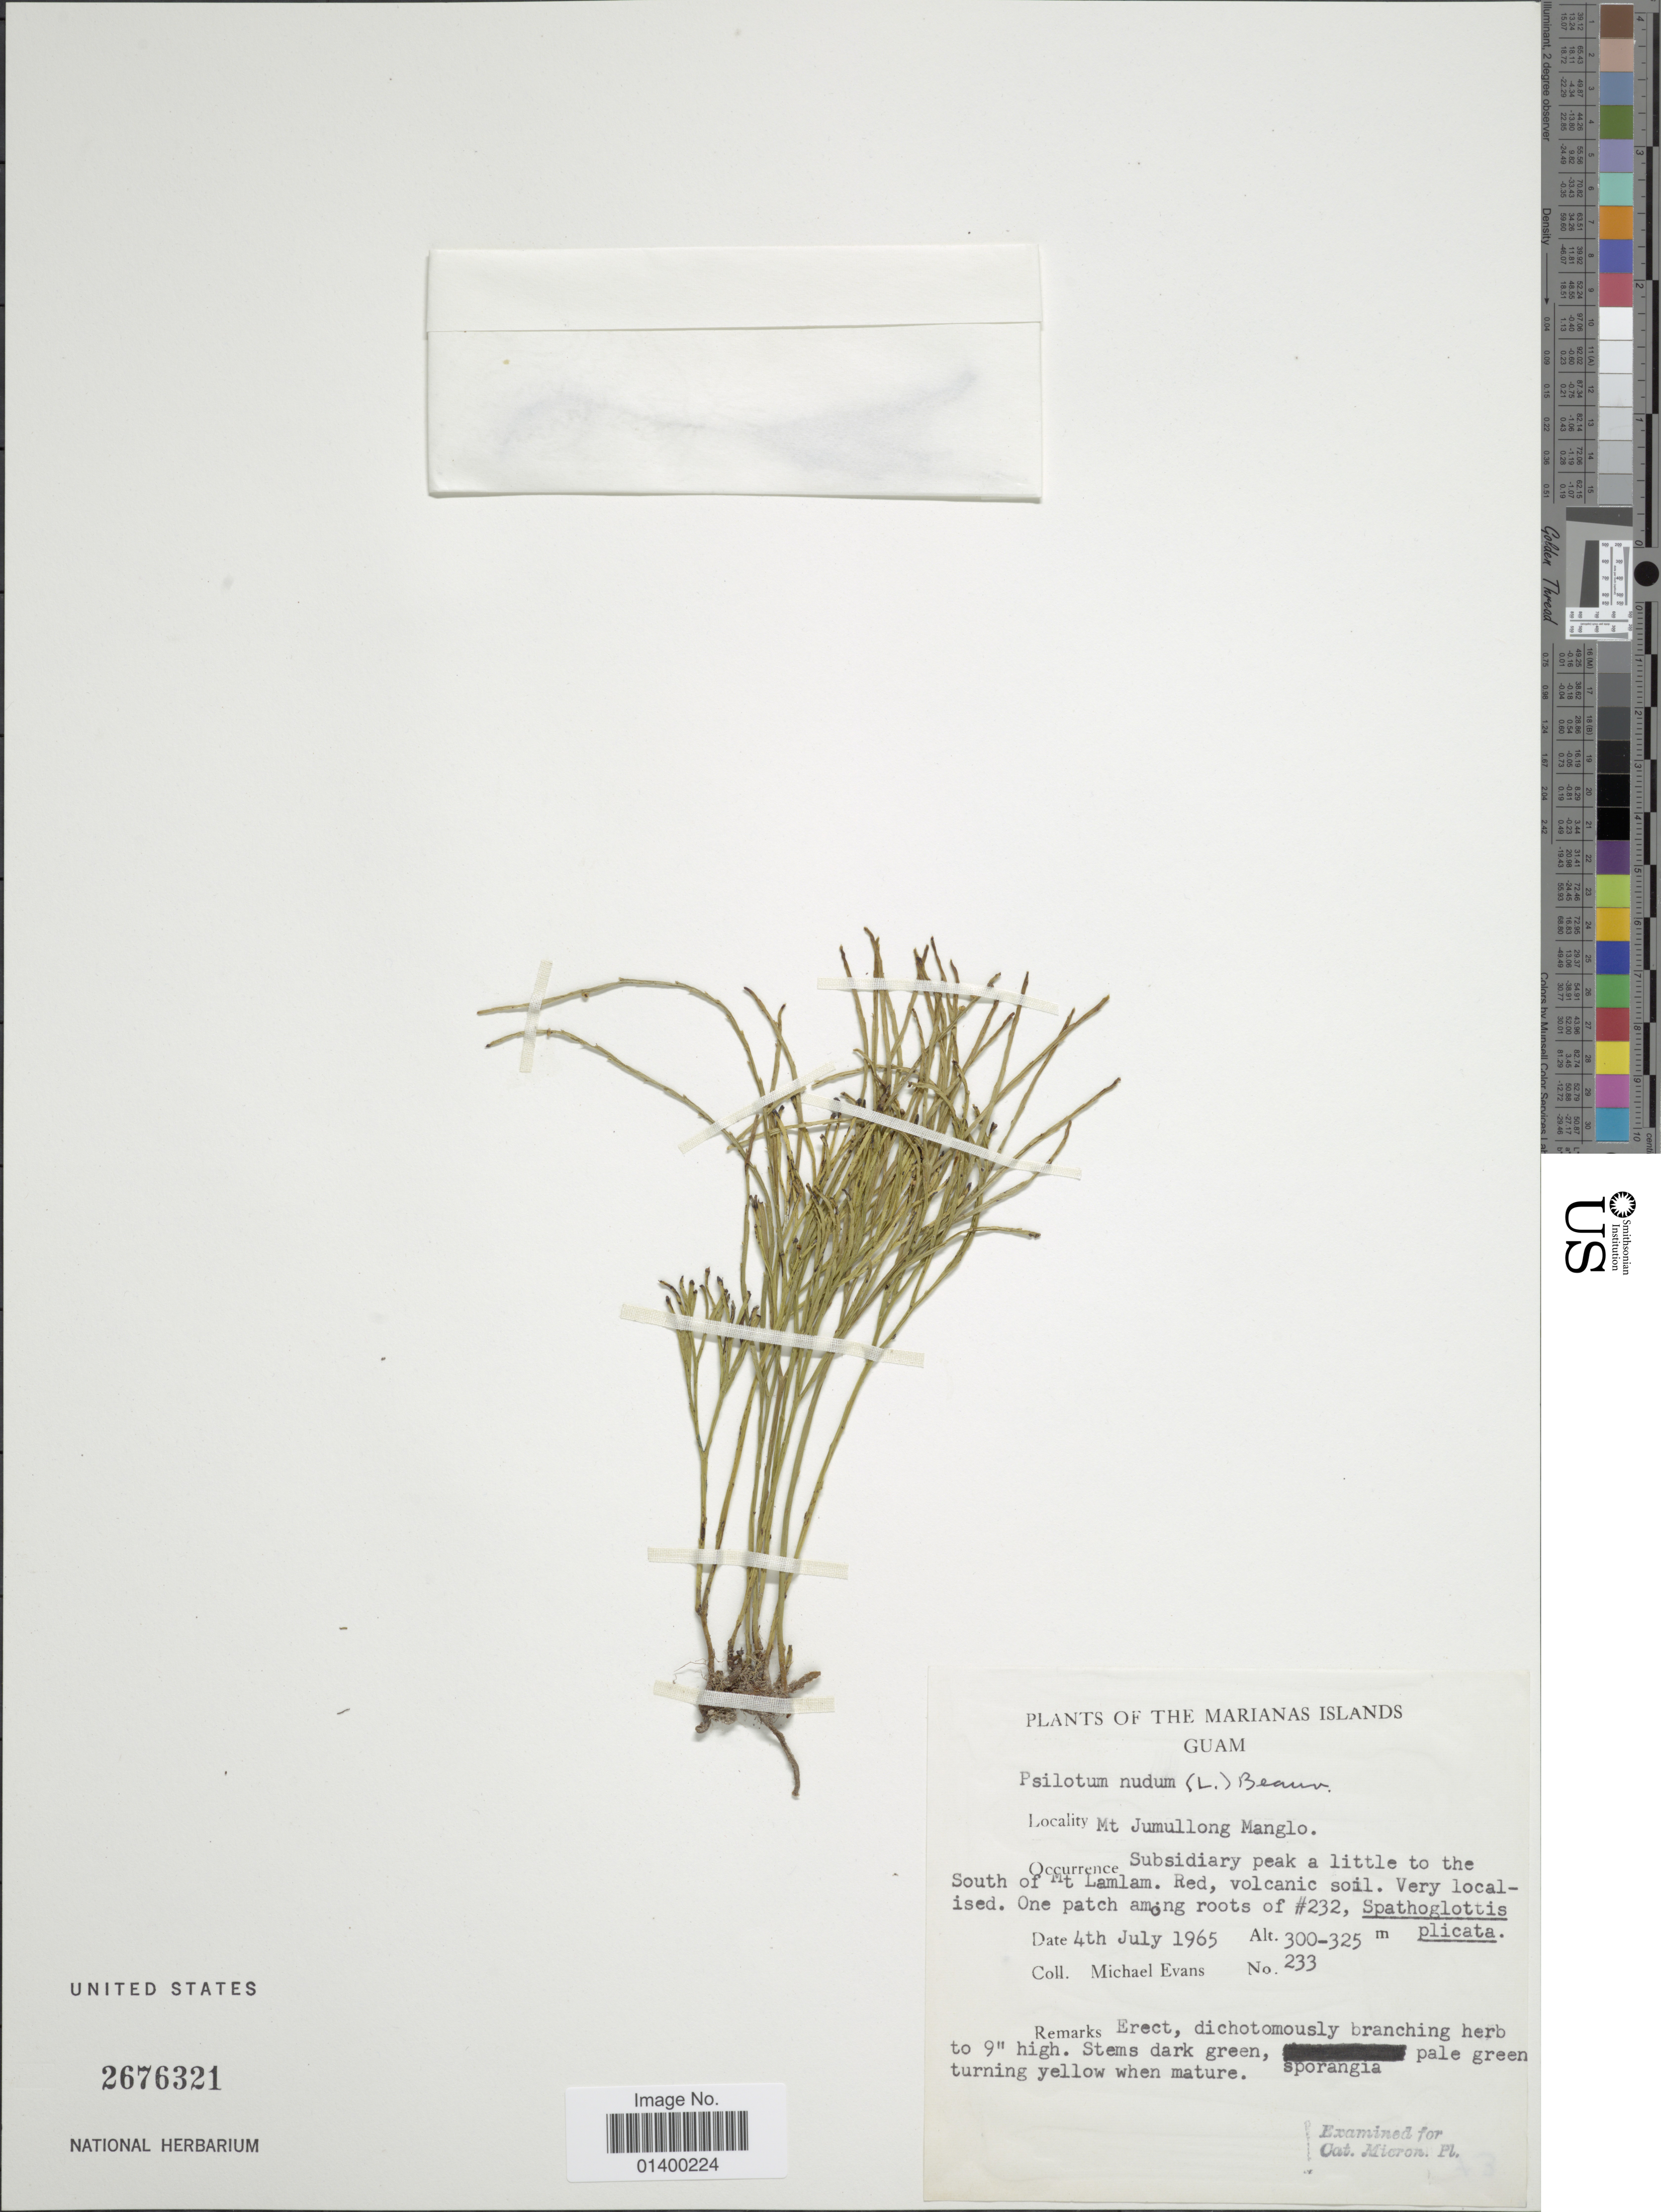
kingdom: Plantae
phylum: Tracheophyta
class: Polypodiopsida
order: Psilotales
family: Psilotaceae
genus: Psilotum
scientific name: Psilotum nudum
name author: (L.) P. Beauv.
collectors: M. Evans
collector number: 233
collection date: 1965-07-04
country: Guam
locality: Marianas Islands, Mt. Jumullong Manglo, Subsidiary peak a little to the South of Mt. Lamlam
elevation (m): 300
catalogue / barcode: US 2676321